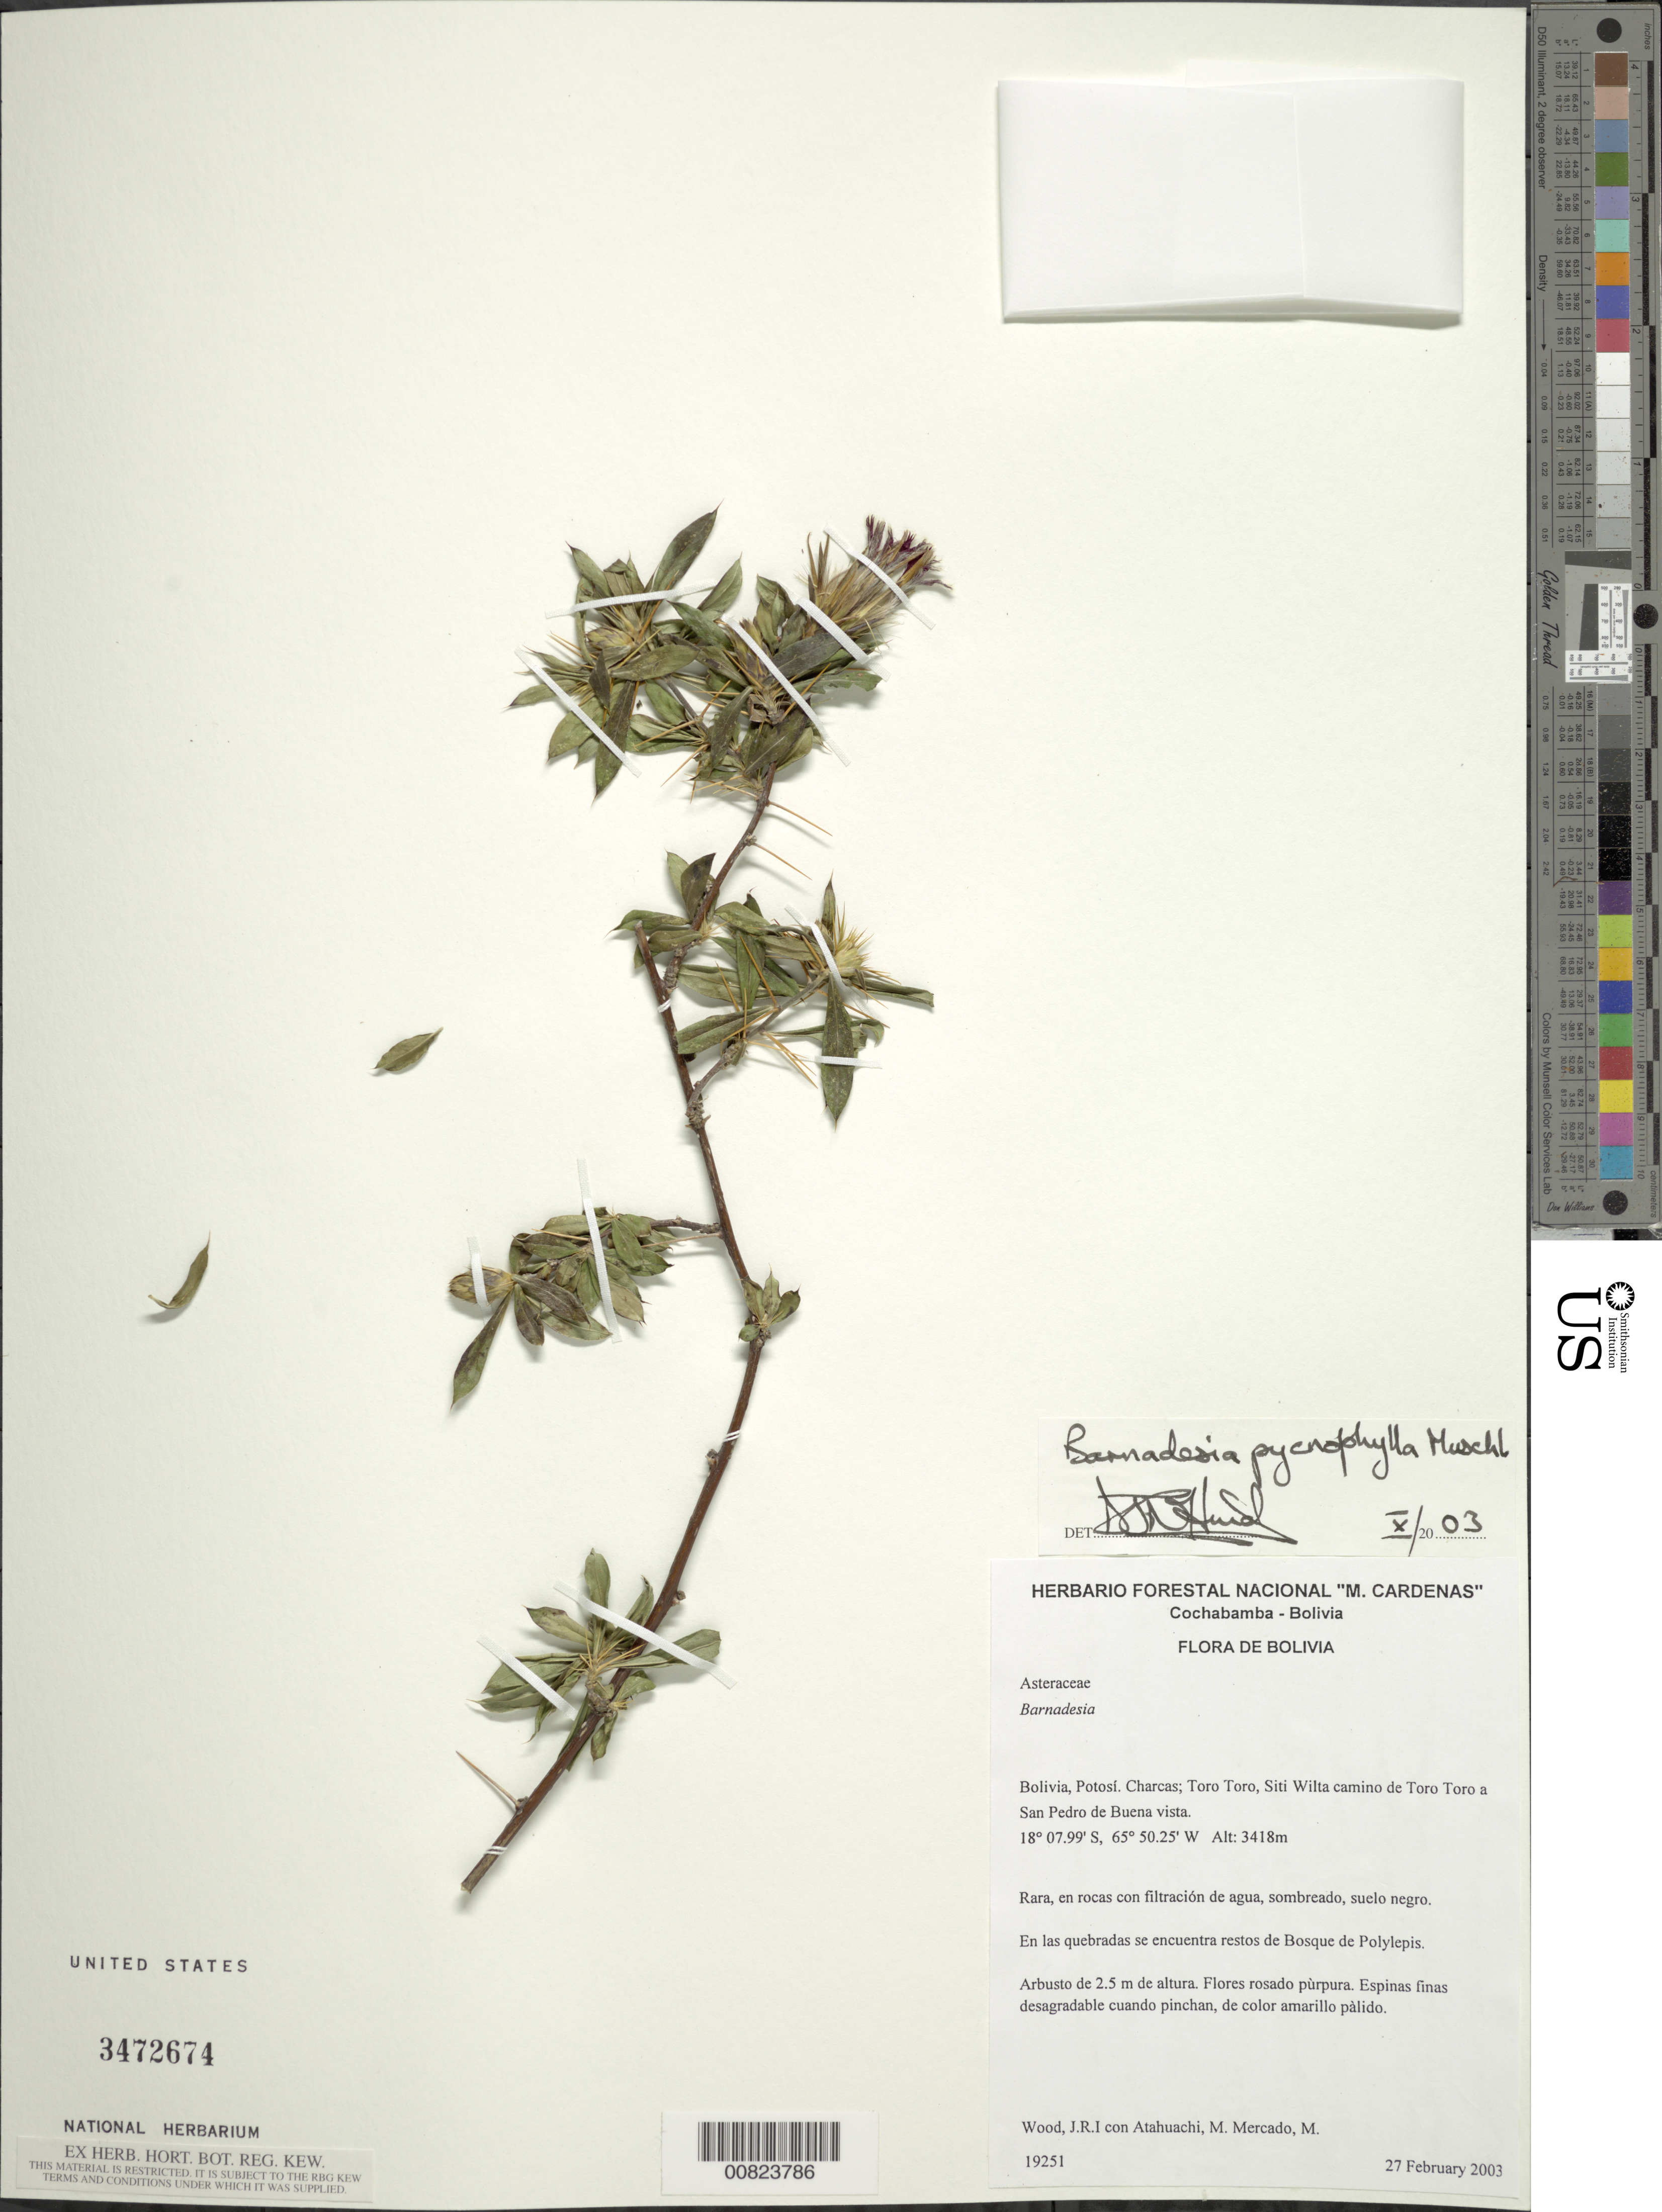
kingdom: Plantae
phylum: Tracheophyta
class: Magnoliopsida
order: Asterales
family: Asteraceae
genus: Barnadesia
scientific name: Barnadesia pycnophylla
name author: Muschl.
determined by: Hind, N.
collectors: J. R. I. Wood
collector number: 19251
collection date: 2003-02-27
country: Bolivia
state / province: Potosí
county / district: Charcas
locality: Toro Toro, Siti Wilta camino de Toro Toro a San Pedro de Buena vista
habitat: Quebradas se encuentra restos de Bosque de Polylepis, en rocas con filtracion de agua, sombreado, suelo negro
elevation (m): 3418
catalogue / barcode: US 3472674